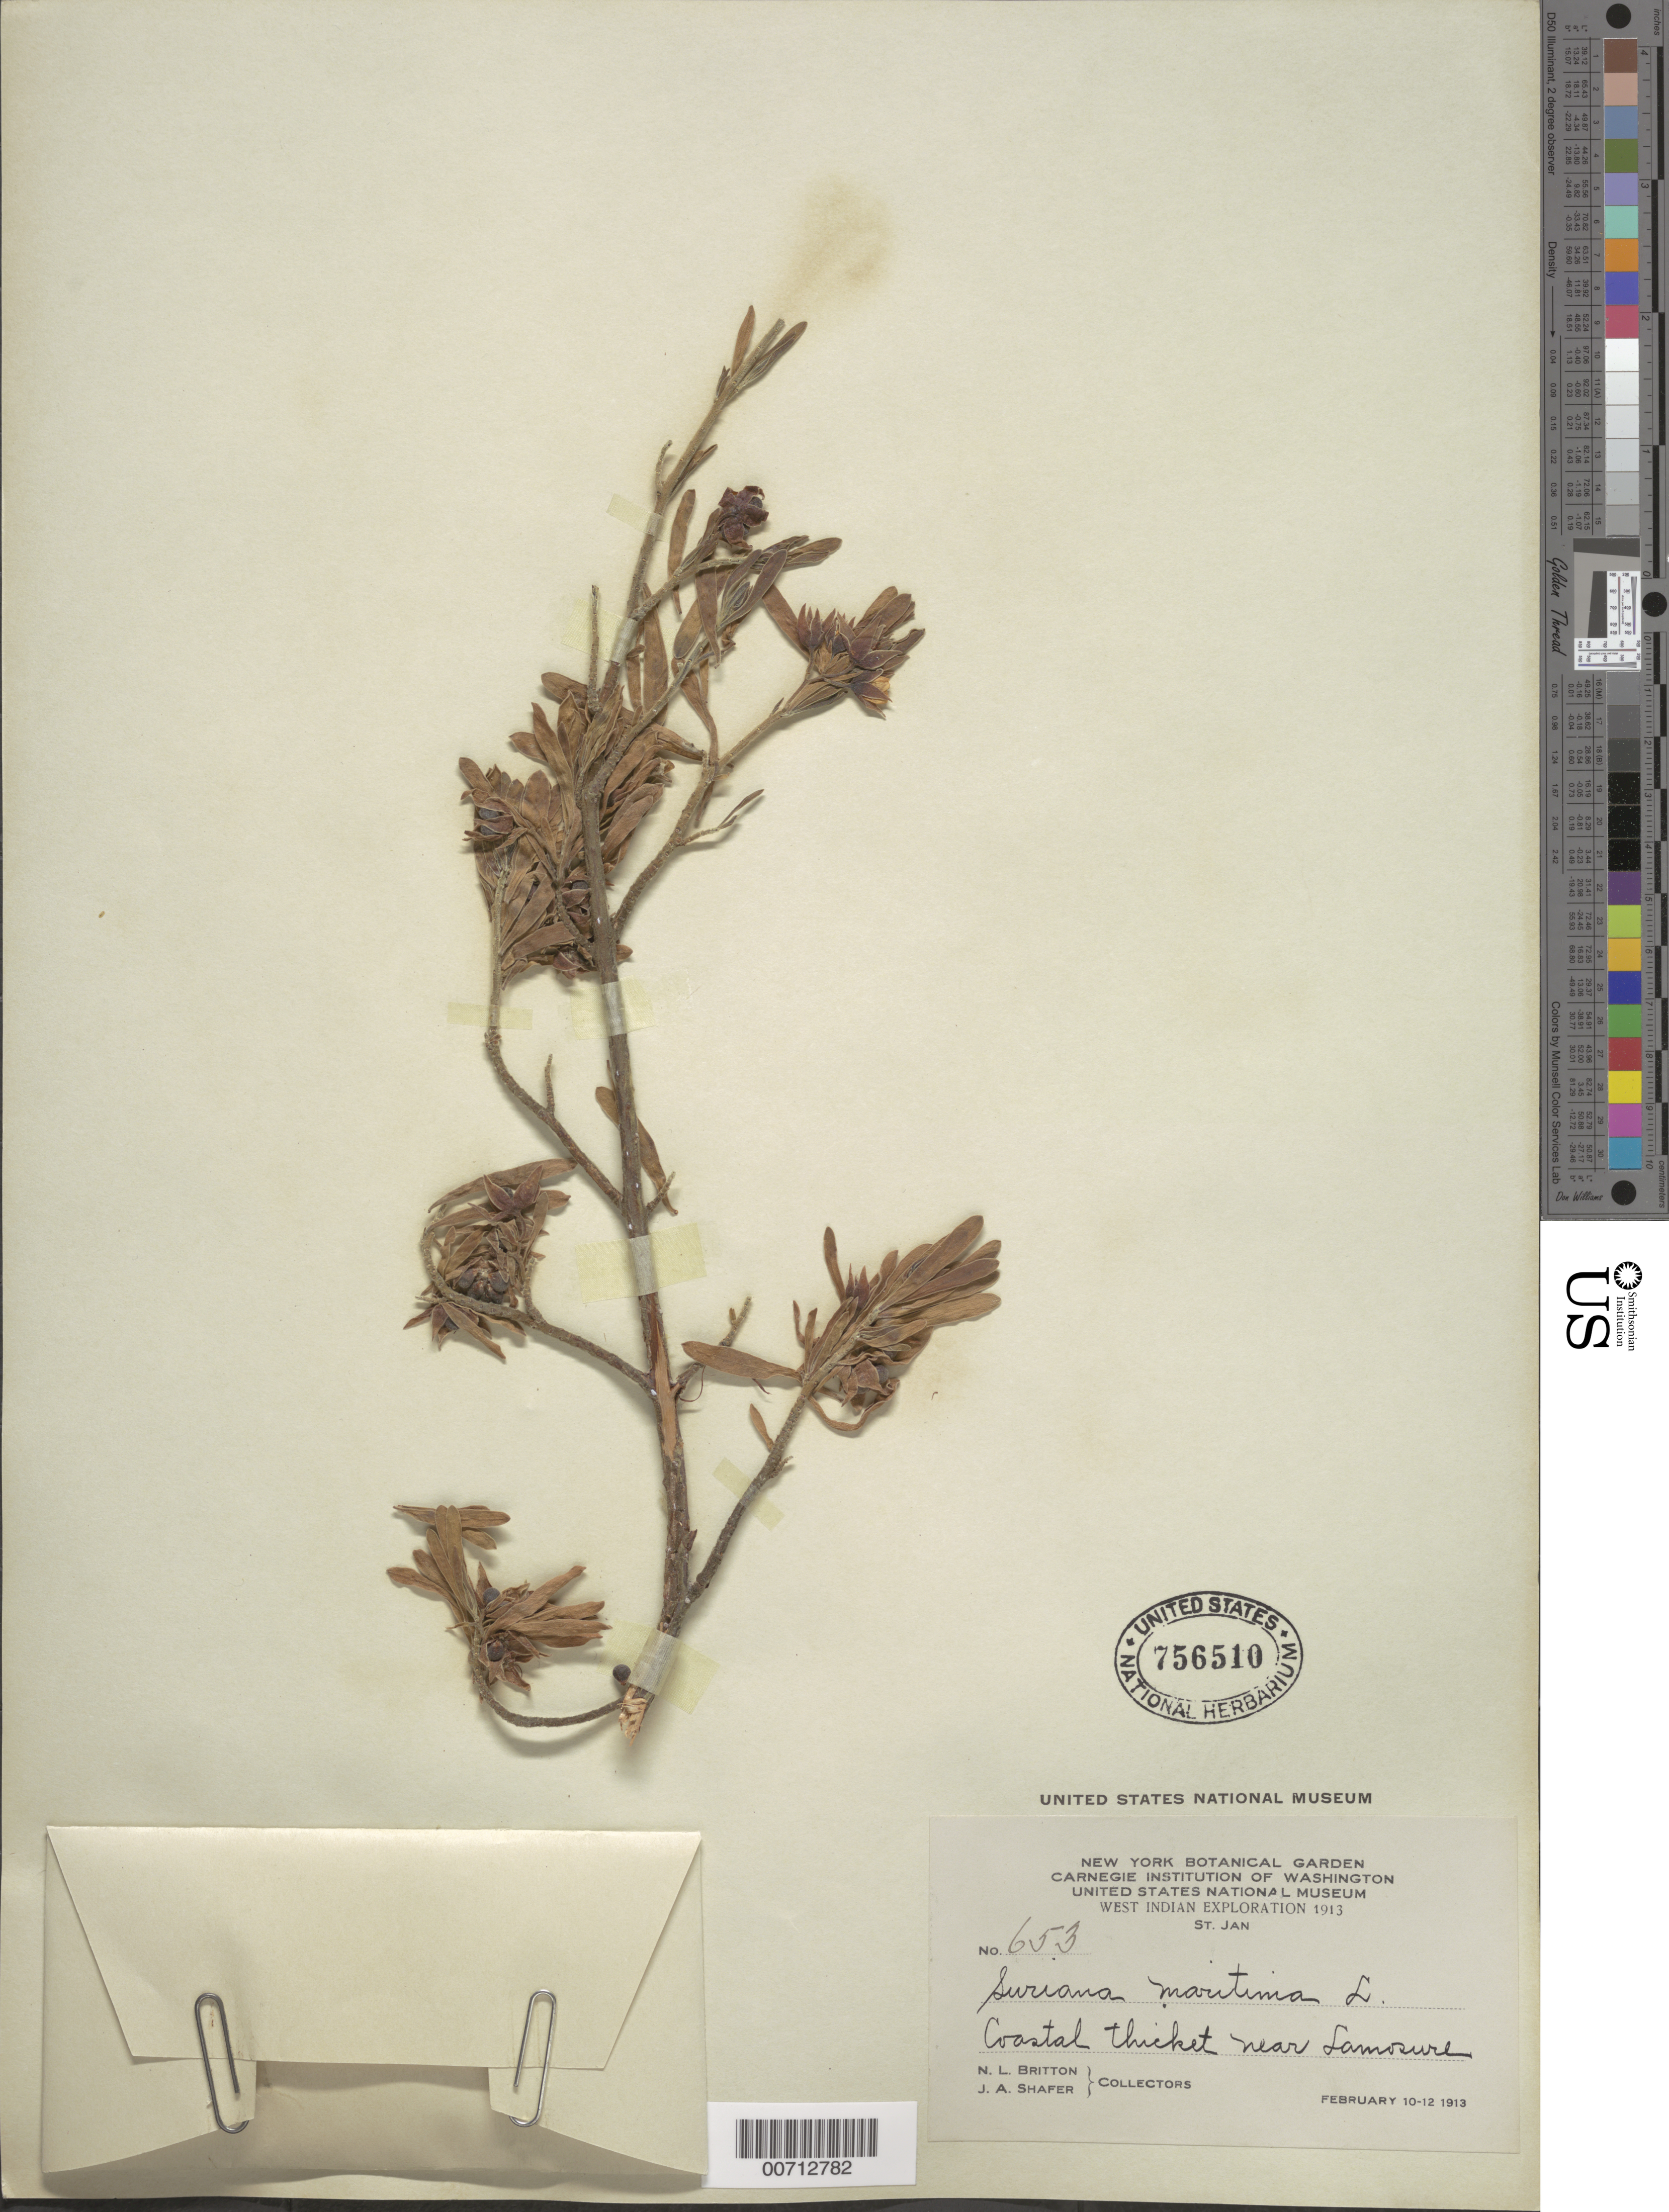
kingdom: Plantae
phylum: Tracheophyta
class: Magnoliopsida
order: Fabales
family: Surianaceae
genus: Suriana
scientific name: Suriana maritima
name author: L.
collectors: N. Britton & J. A. Shafer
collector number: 653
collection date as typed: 10 Feb 1913 to 12 Feb 1913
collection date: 1913-02-10/1913-02-12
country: U.S. Virgin Islands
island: St. John Island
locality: Lamosure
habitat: Coastal thicket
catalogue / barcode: US 756510